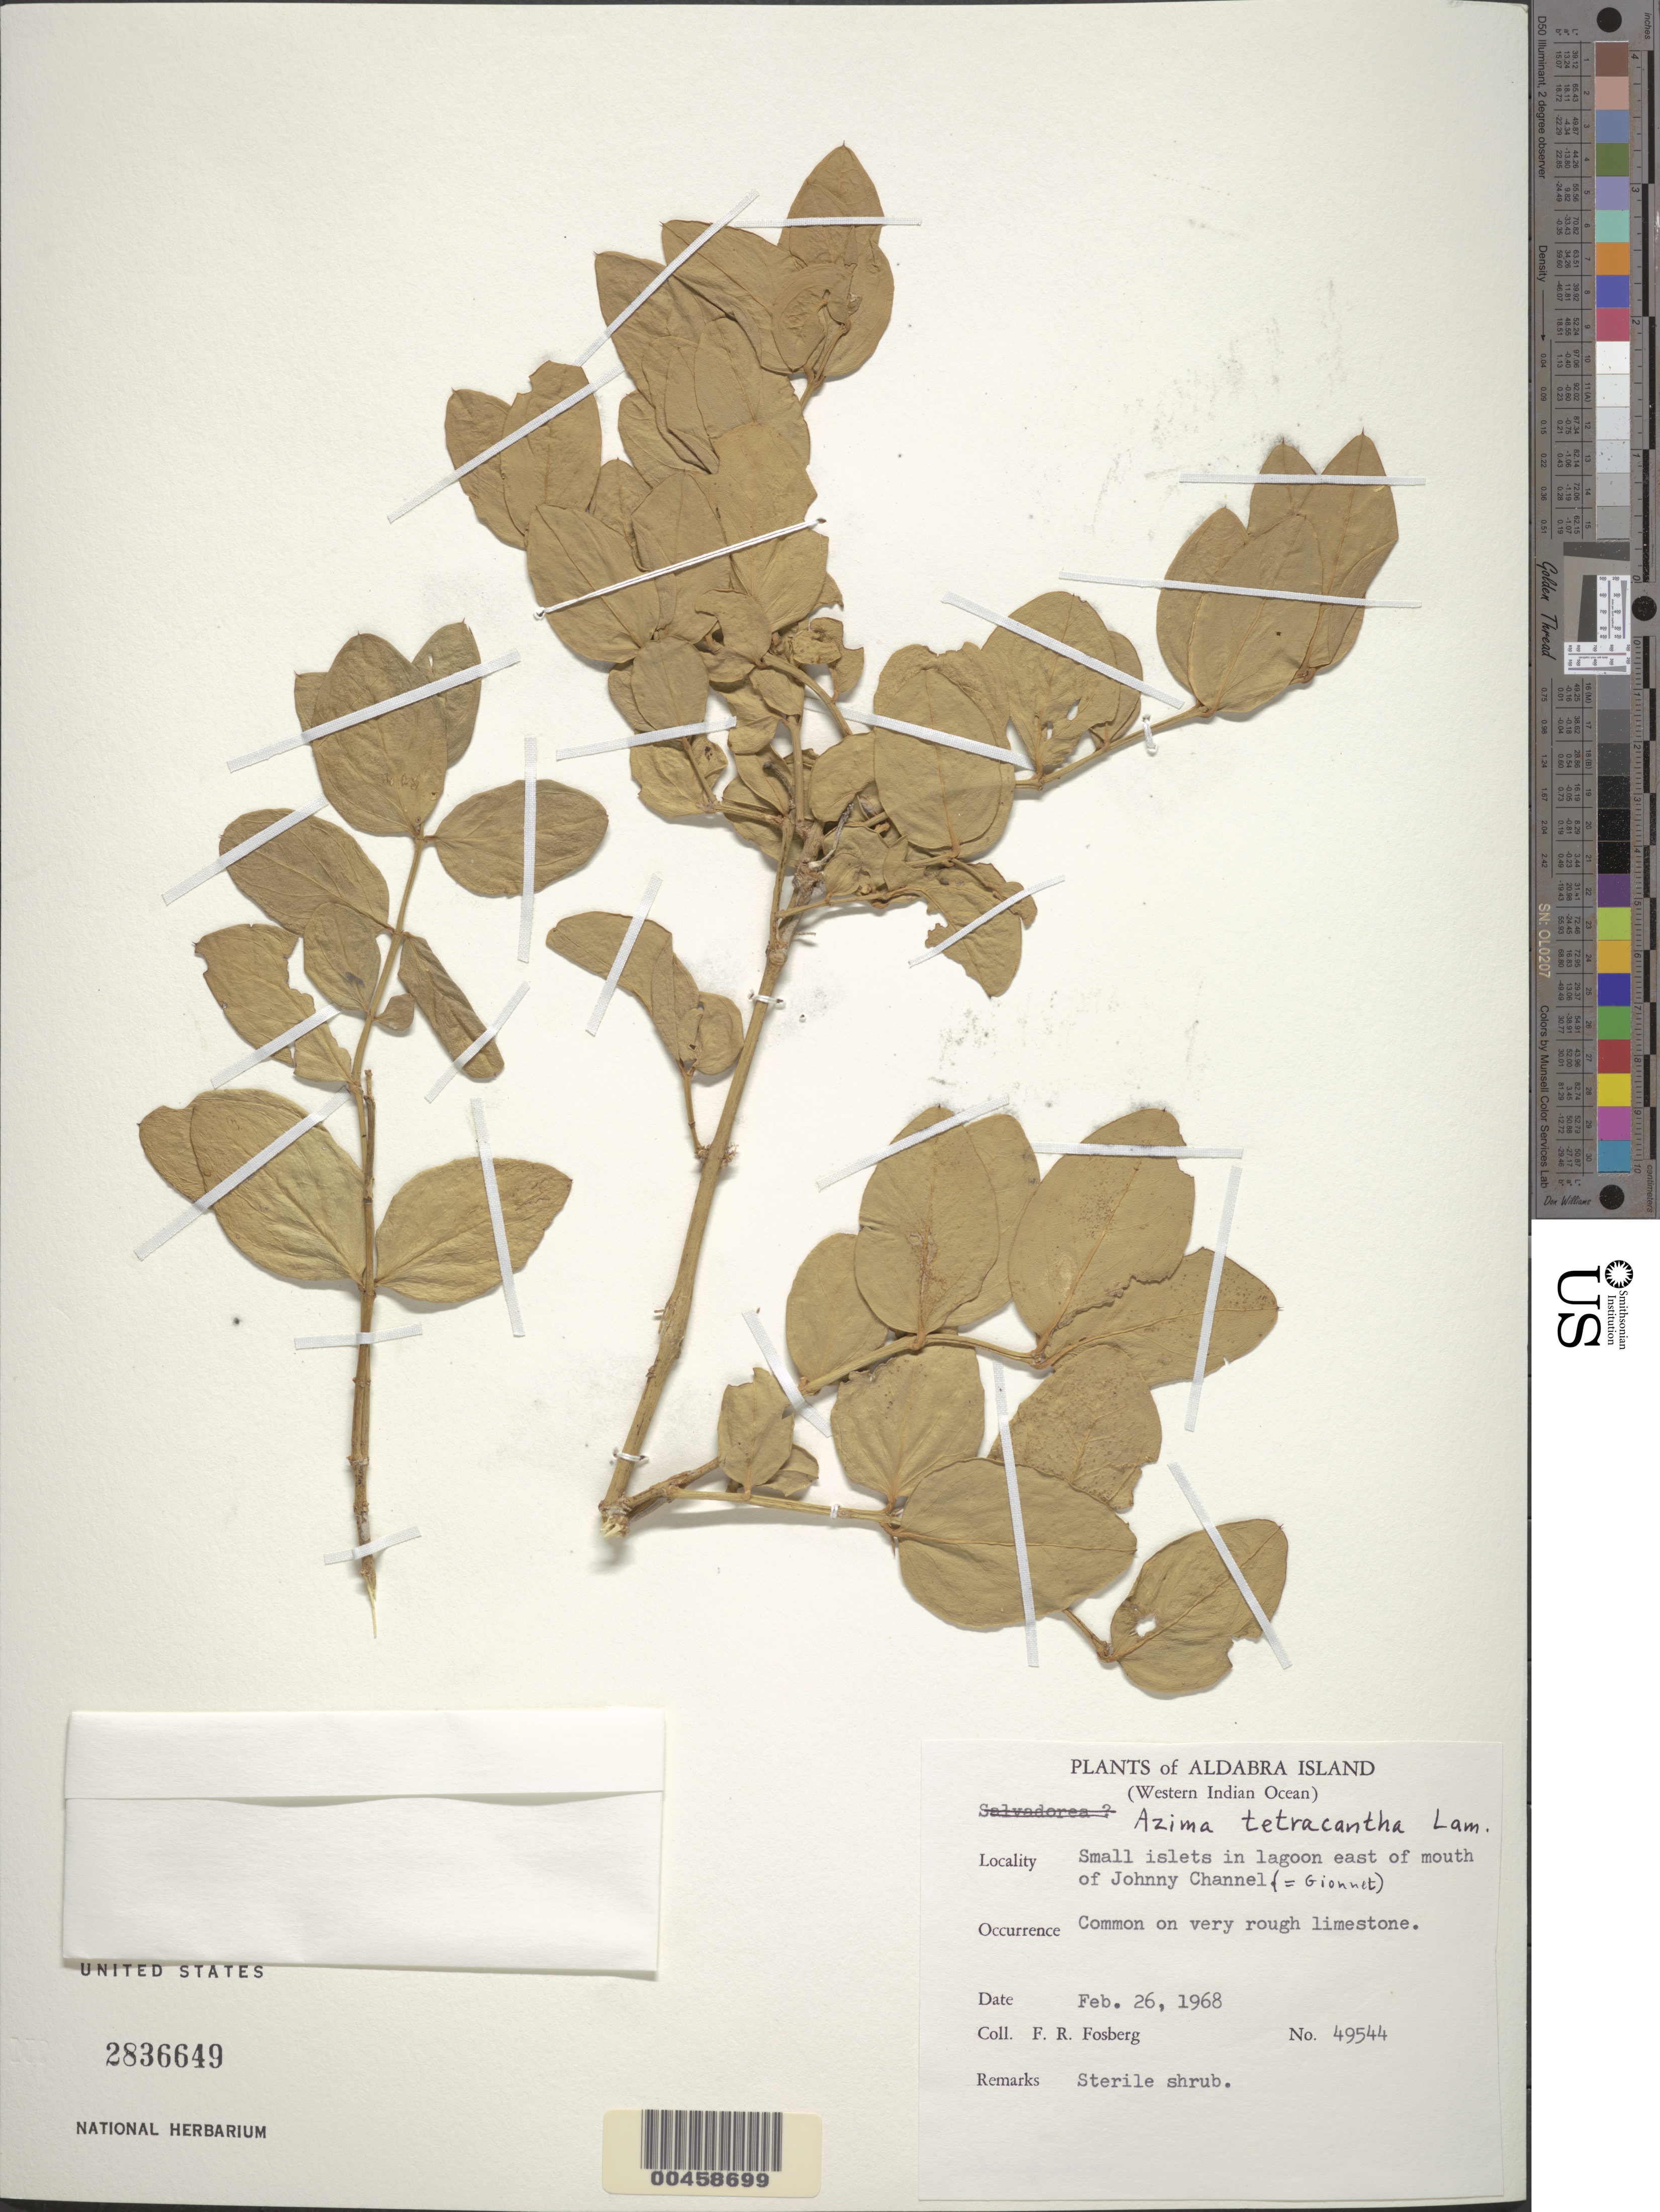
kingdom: Plantae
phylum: Tracheophyta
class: Magnoliopsida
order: Brassicales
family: Salvadoraceae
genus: Azima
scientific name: Azima tetracantha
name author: Lam.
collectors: F. R. Fosberg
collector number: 49544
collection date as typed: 26 Feb 1968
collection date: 1968-02-26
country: Seychelles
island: Aldabra Atoll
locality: Small islets in lagoon E of mouth of Johnny Channel (=Gionnet)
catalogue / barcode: US 2836649